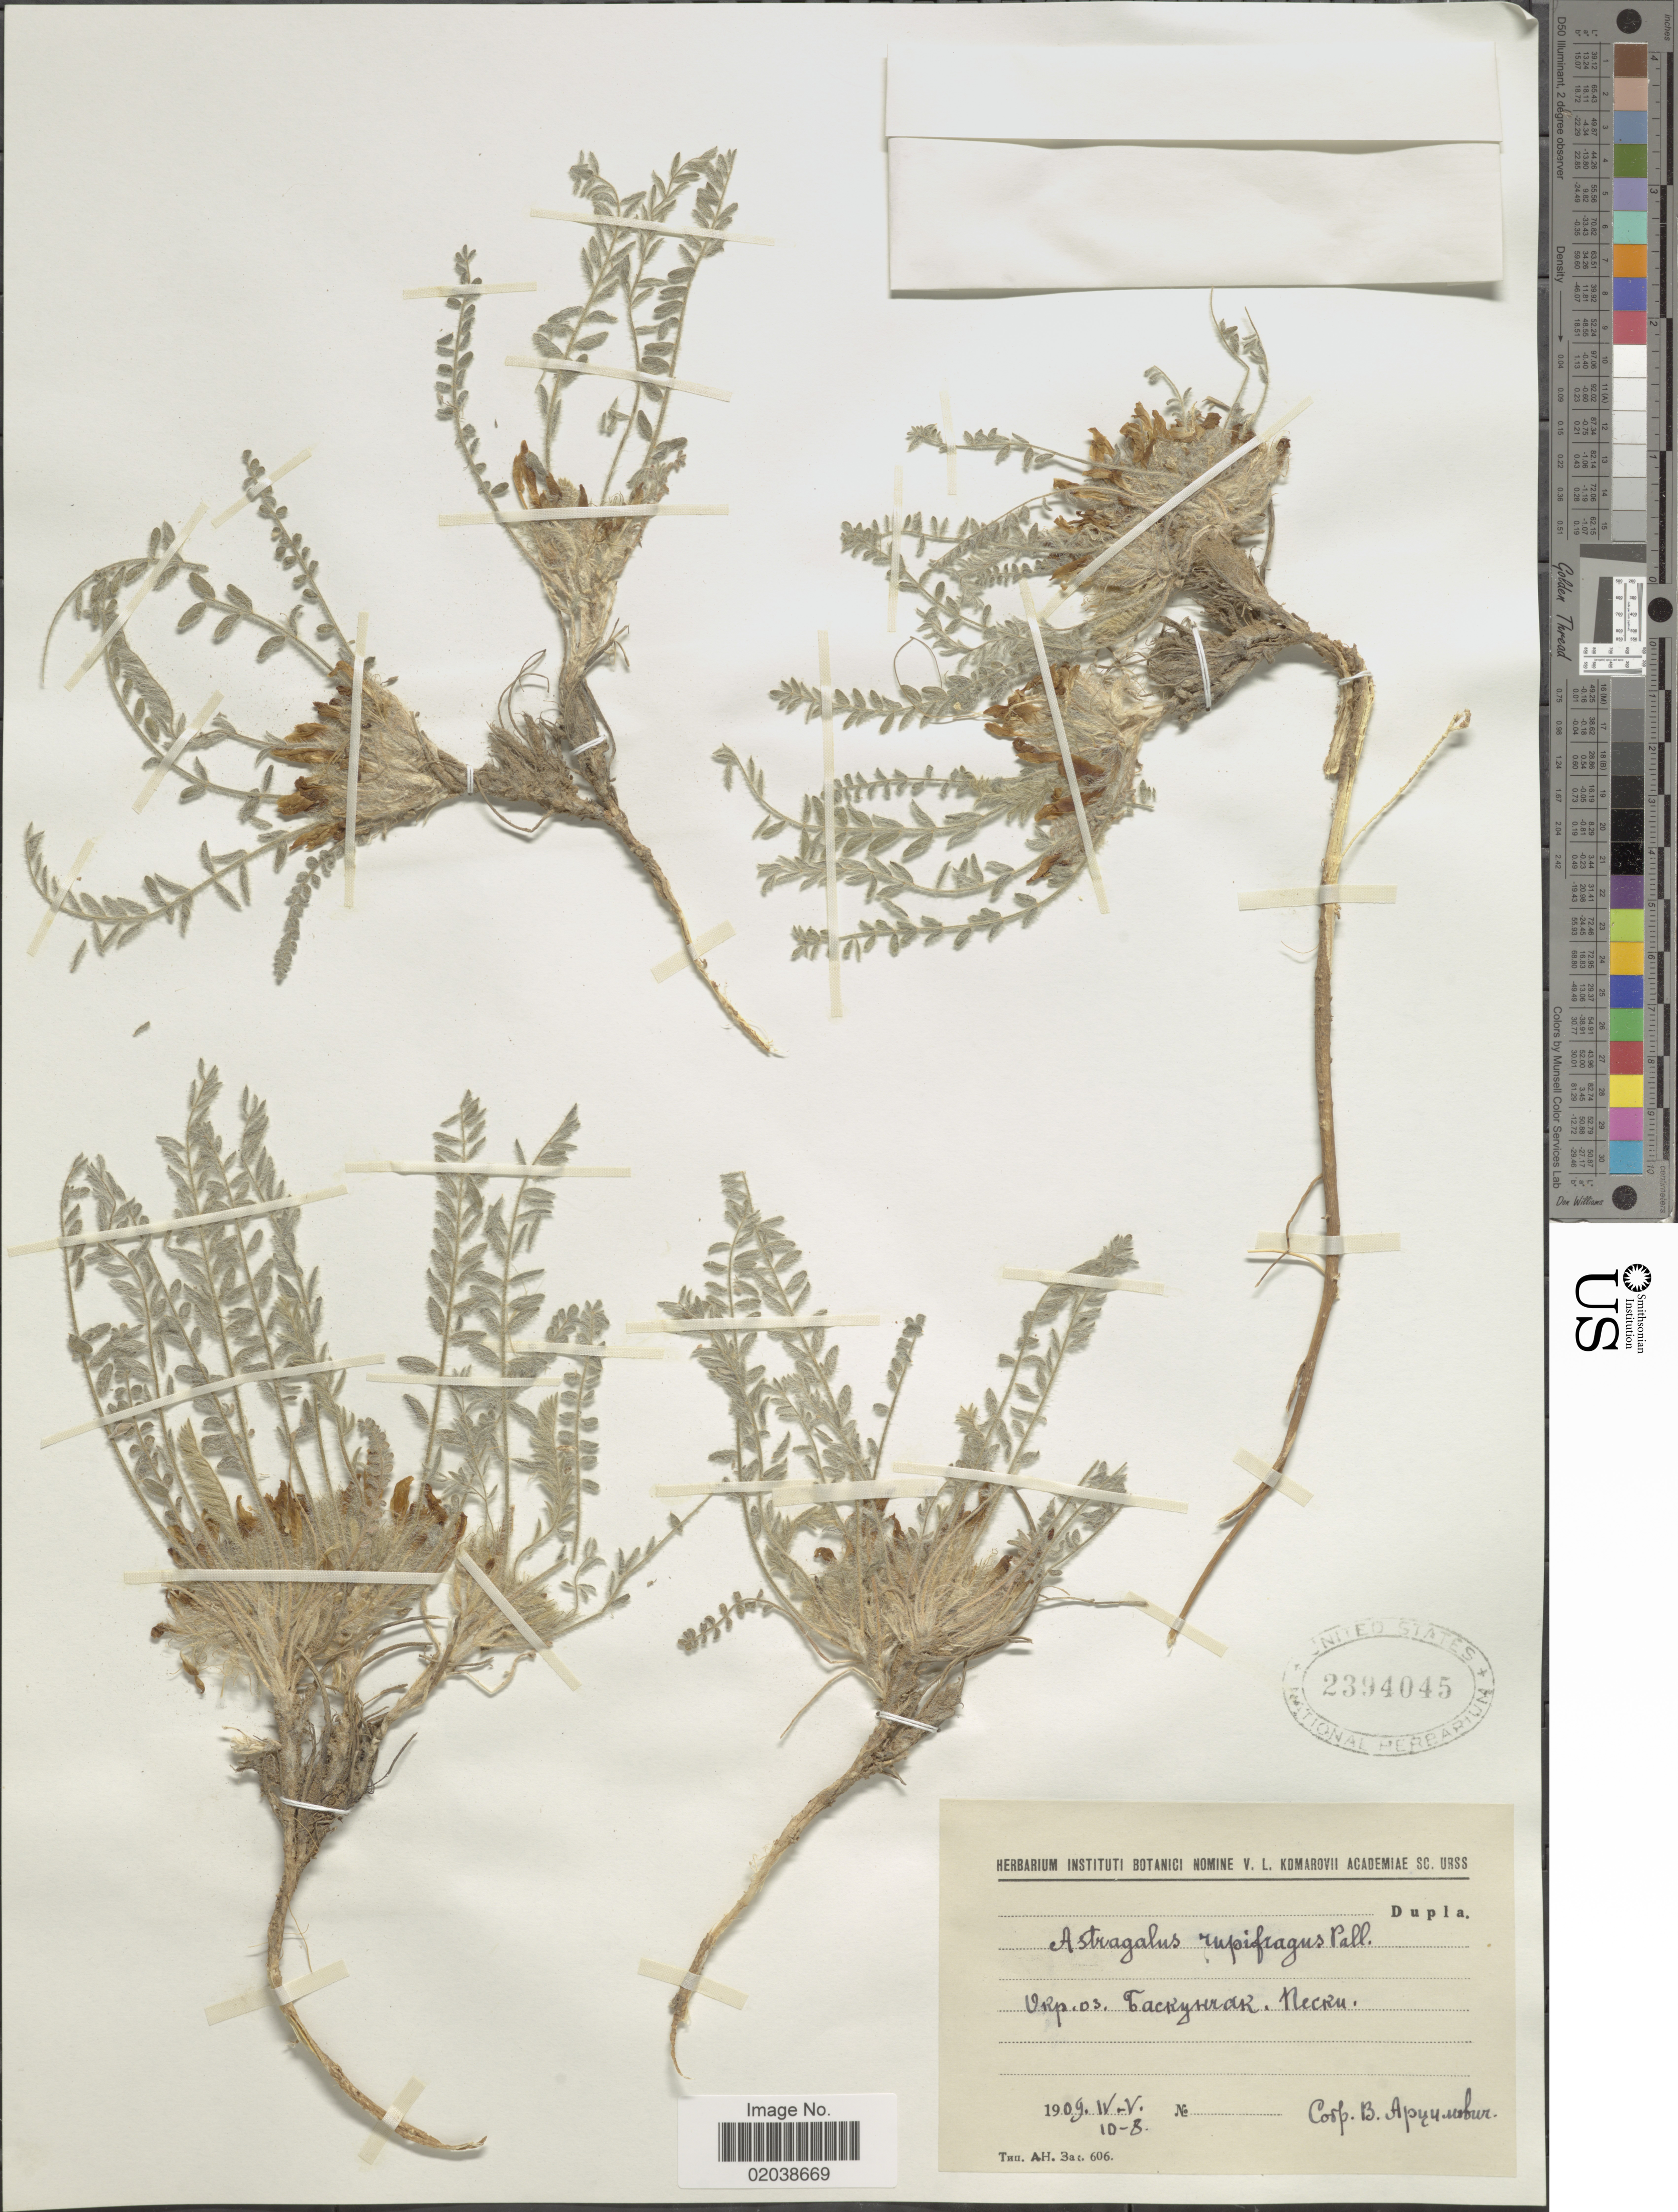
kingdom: Plantae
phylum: Tracheophyta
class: Magnoliopsida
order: Fabales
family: Fabaceae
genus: Astragalus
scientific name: Astragalus rupifragus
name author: Pall.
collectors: V. Artsumovich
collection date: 1909-04-10/1909-05-03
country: Russian Federation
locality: Lake Baskunchak, Astrakhan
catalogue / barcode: US 2394045